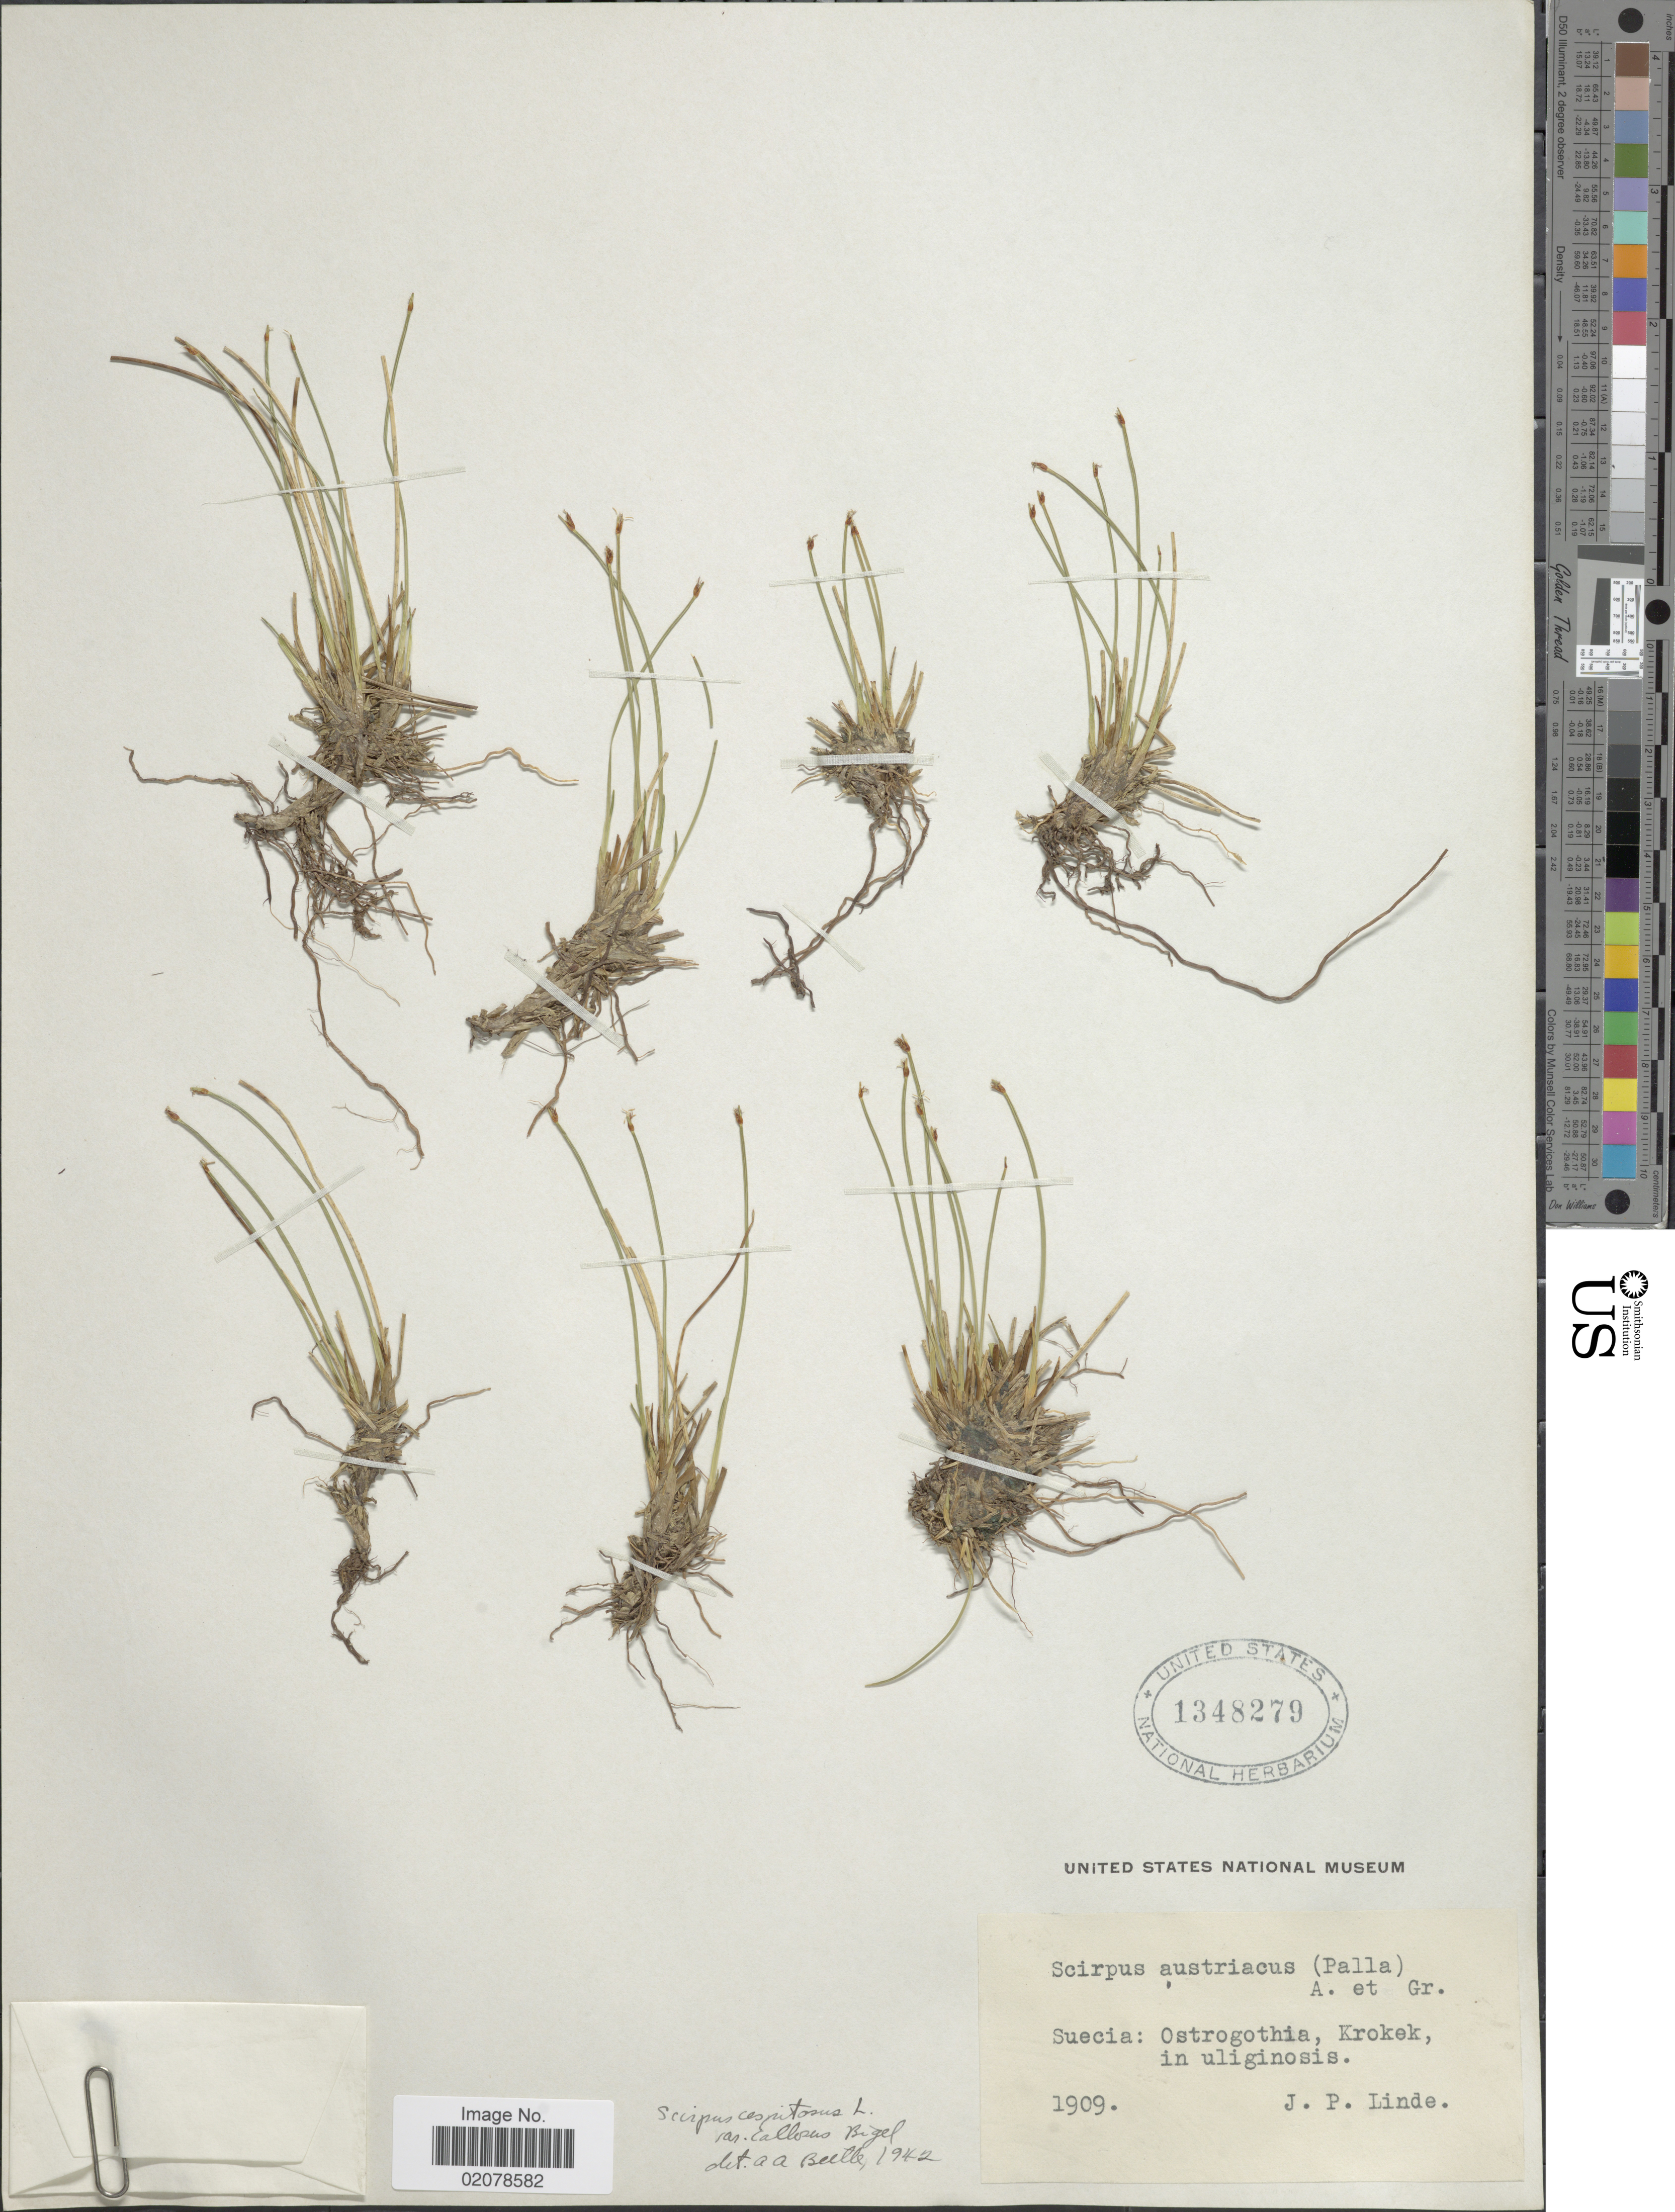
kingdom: Plantae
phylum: Tracheophyta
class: Liliopsida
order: Poales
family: Cyperaceae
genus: Trichophorum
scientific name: Trichophorum cespitosum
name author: (L.) Hartm.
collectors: J. Linde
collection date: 1909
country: Sweden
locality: Ostrogothia, Krokek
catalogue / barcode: US 1348279